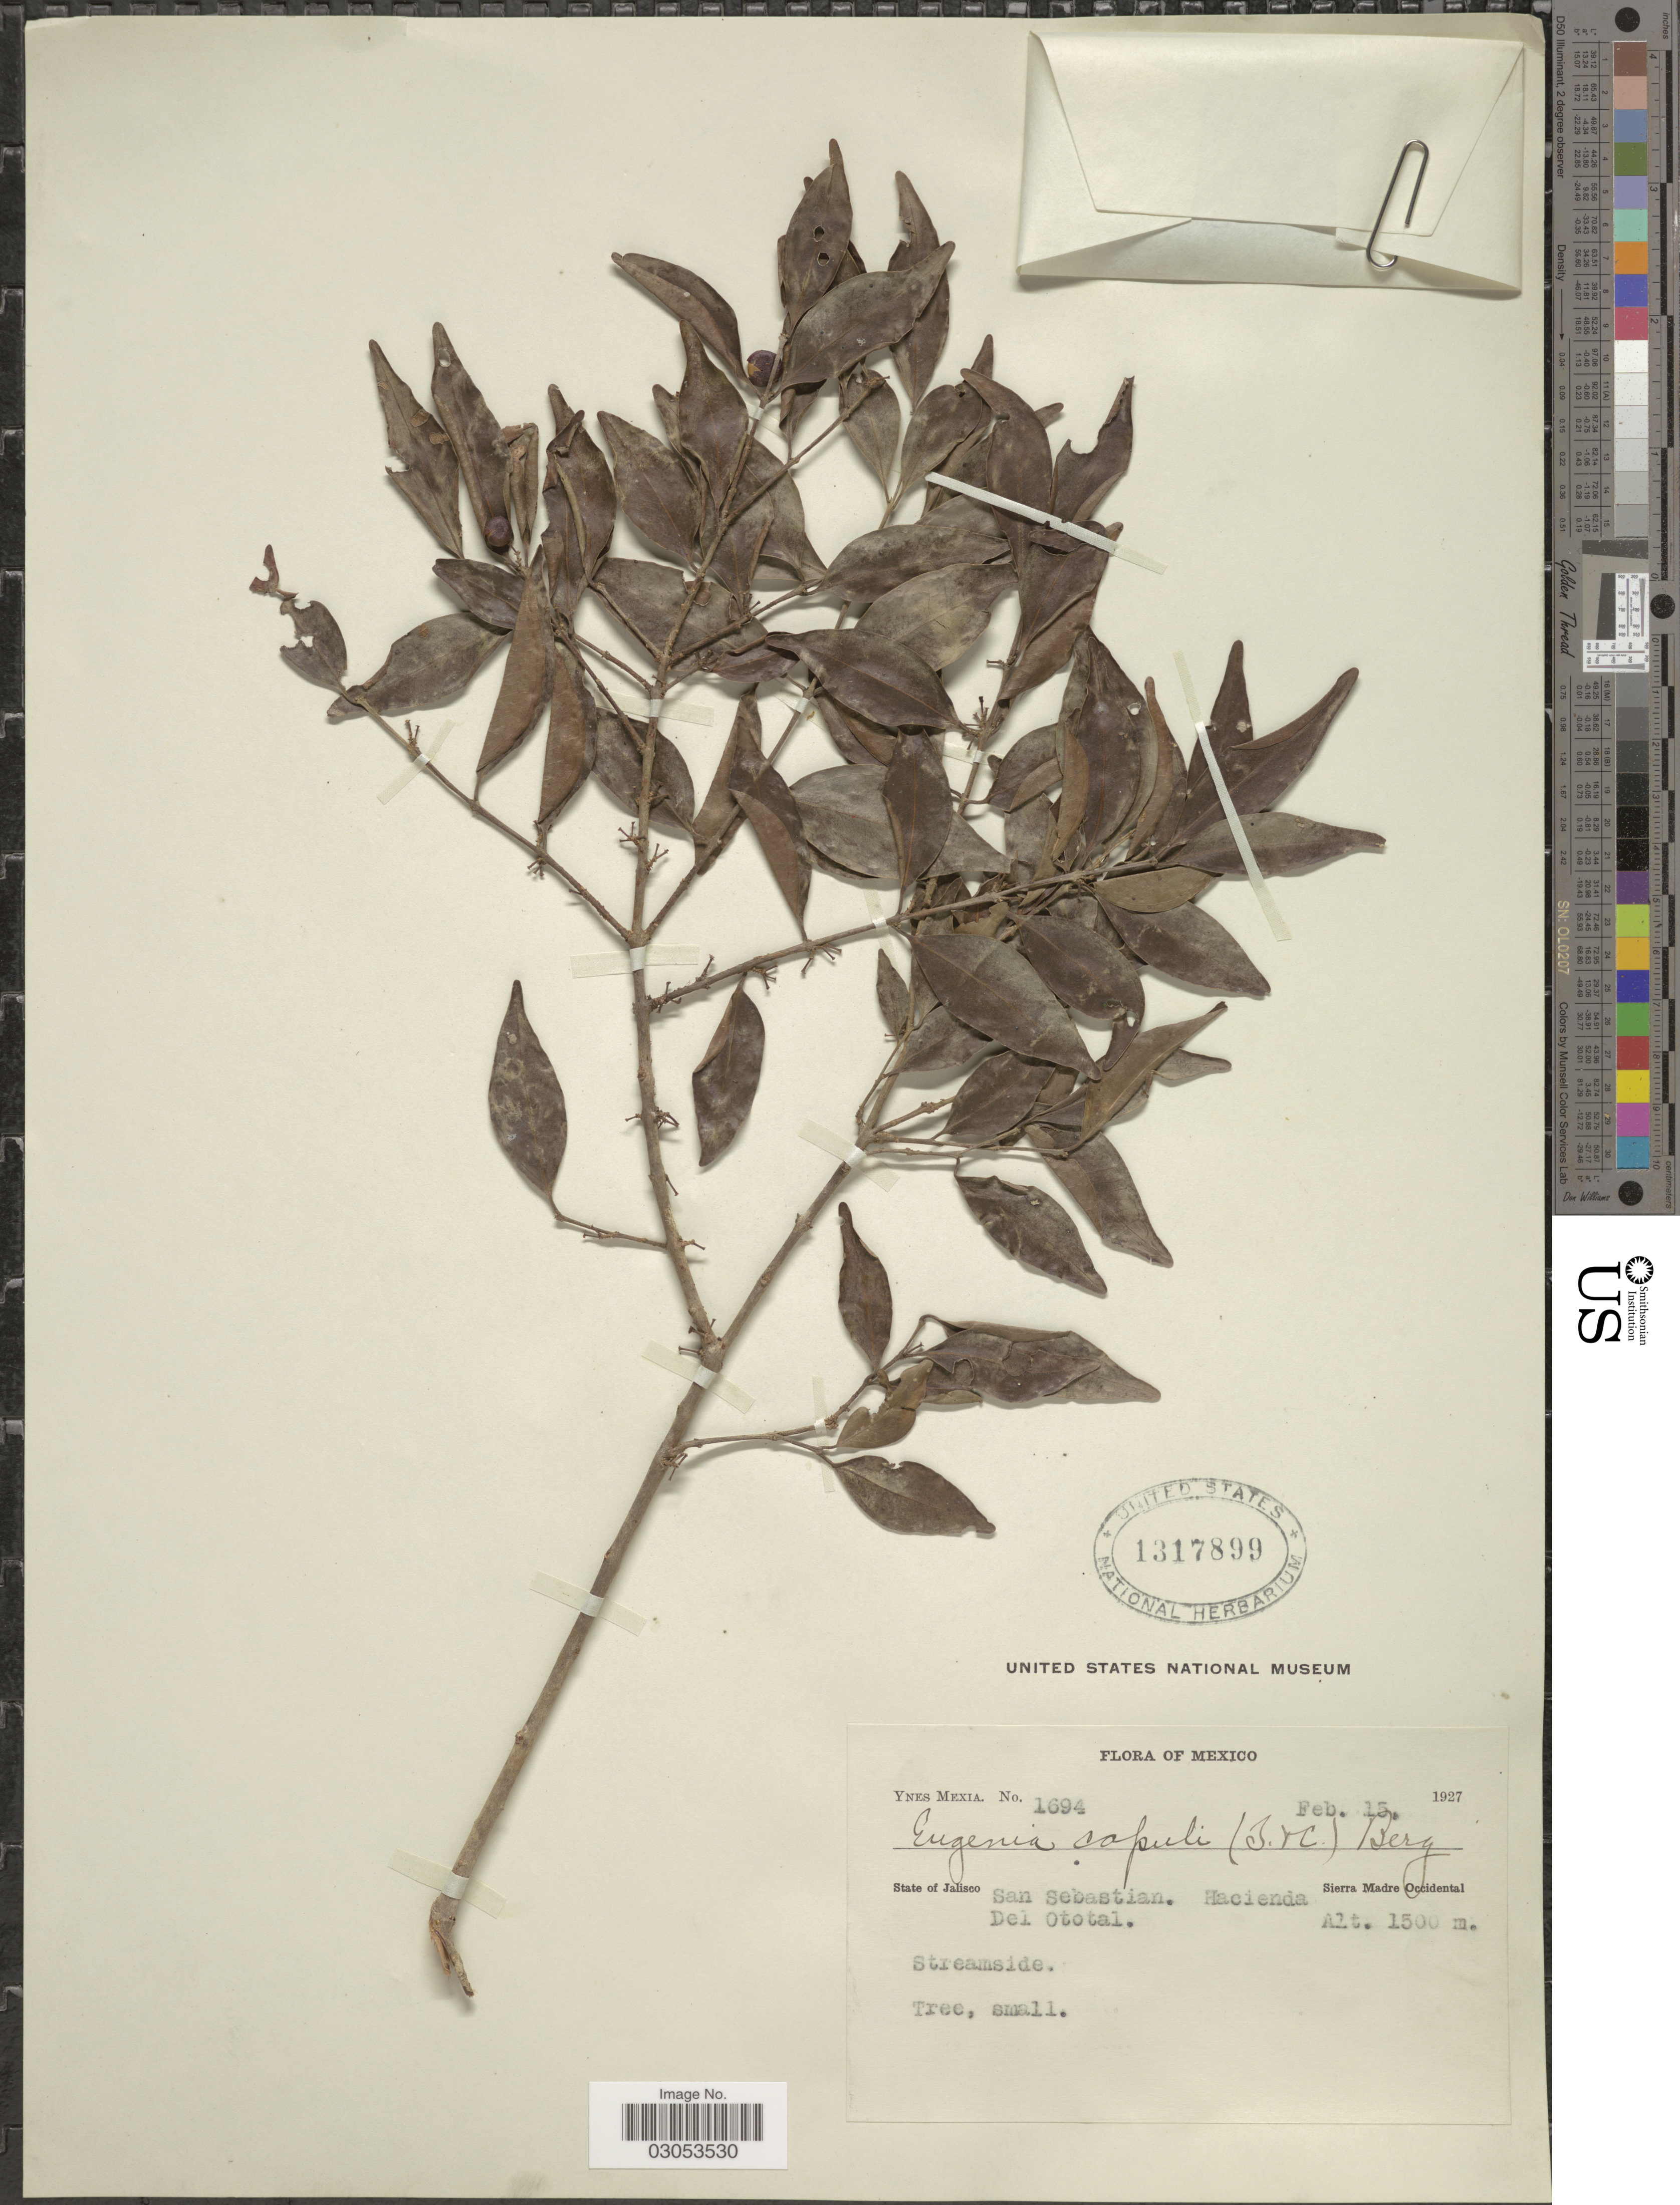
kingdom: Plantae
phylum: Tracheophyta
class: Magnoliopsida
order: Myrtales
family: Myrtaceae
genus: Eugenia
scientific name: Eugenia capuli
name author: (Schltdl. & Cham.) Hook. & Arn.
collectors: Y. Mexia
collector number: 1694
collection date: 1927-02-15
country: Mexico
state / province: Jalisco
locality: State of Jalisco. San Sebastian. Hacienda Del Ototal. Sierra Madre Occidental.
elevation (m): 1500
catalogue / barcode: US 1317899